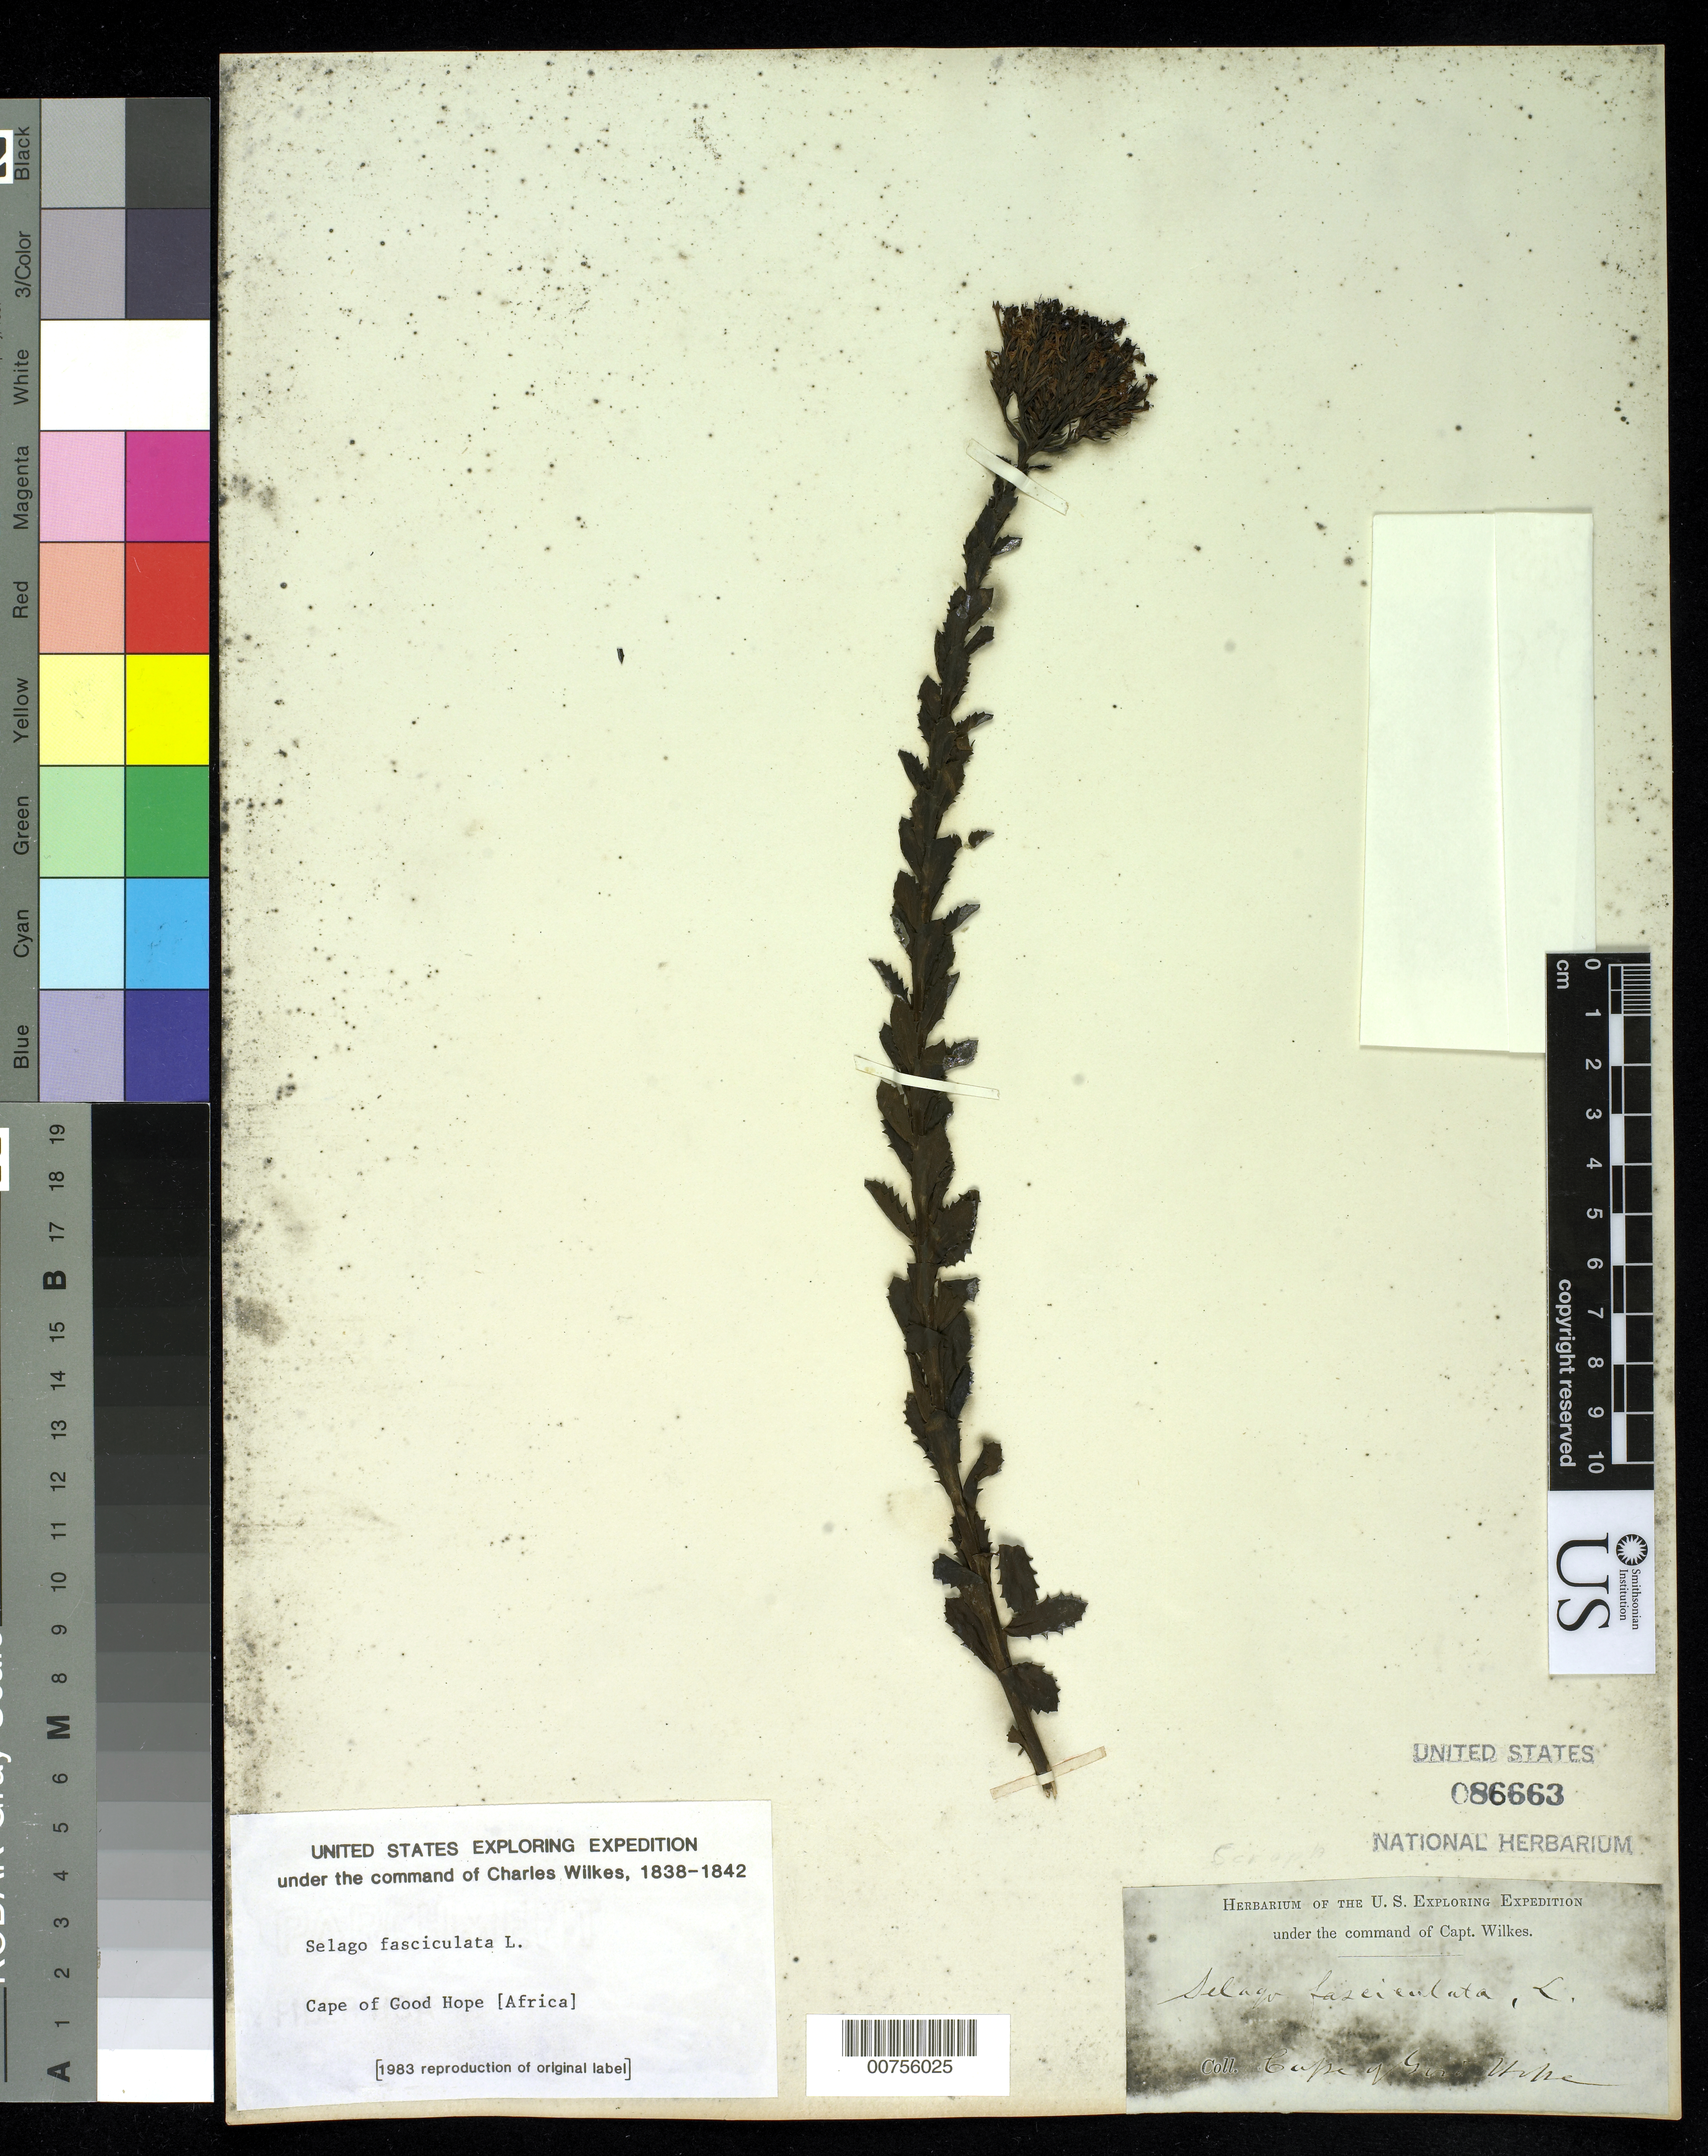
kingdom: Plantae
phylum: Tracheophyta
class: Magnoliopsida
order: Lamiales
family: Scrophulariaceae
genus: Selago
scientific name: Selago fasciculata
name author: L.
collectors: Wilkes Explor. Exped.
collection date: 1838/1842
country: South Africa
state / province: Western Cape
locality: Cape of Good Hope. Cape Town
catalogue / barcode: US 86663